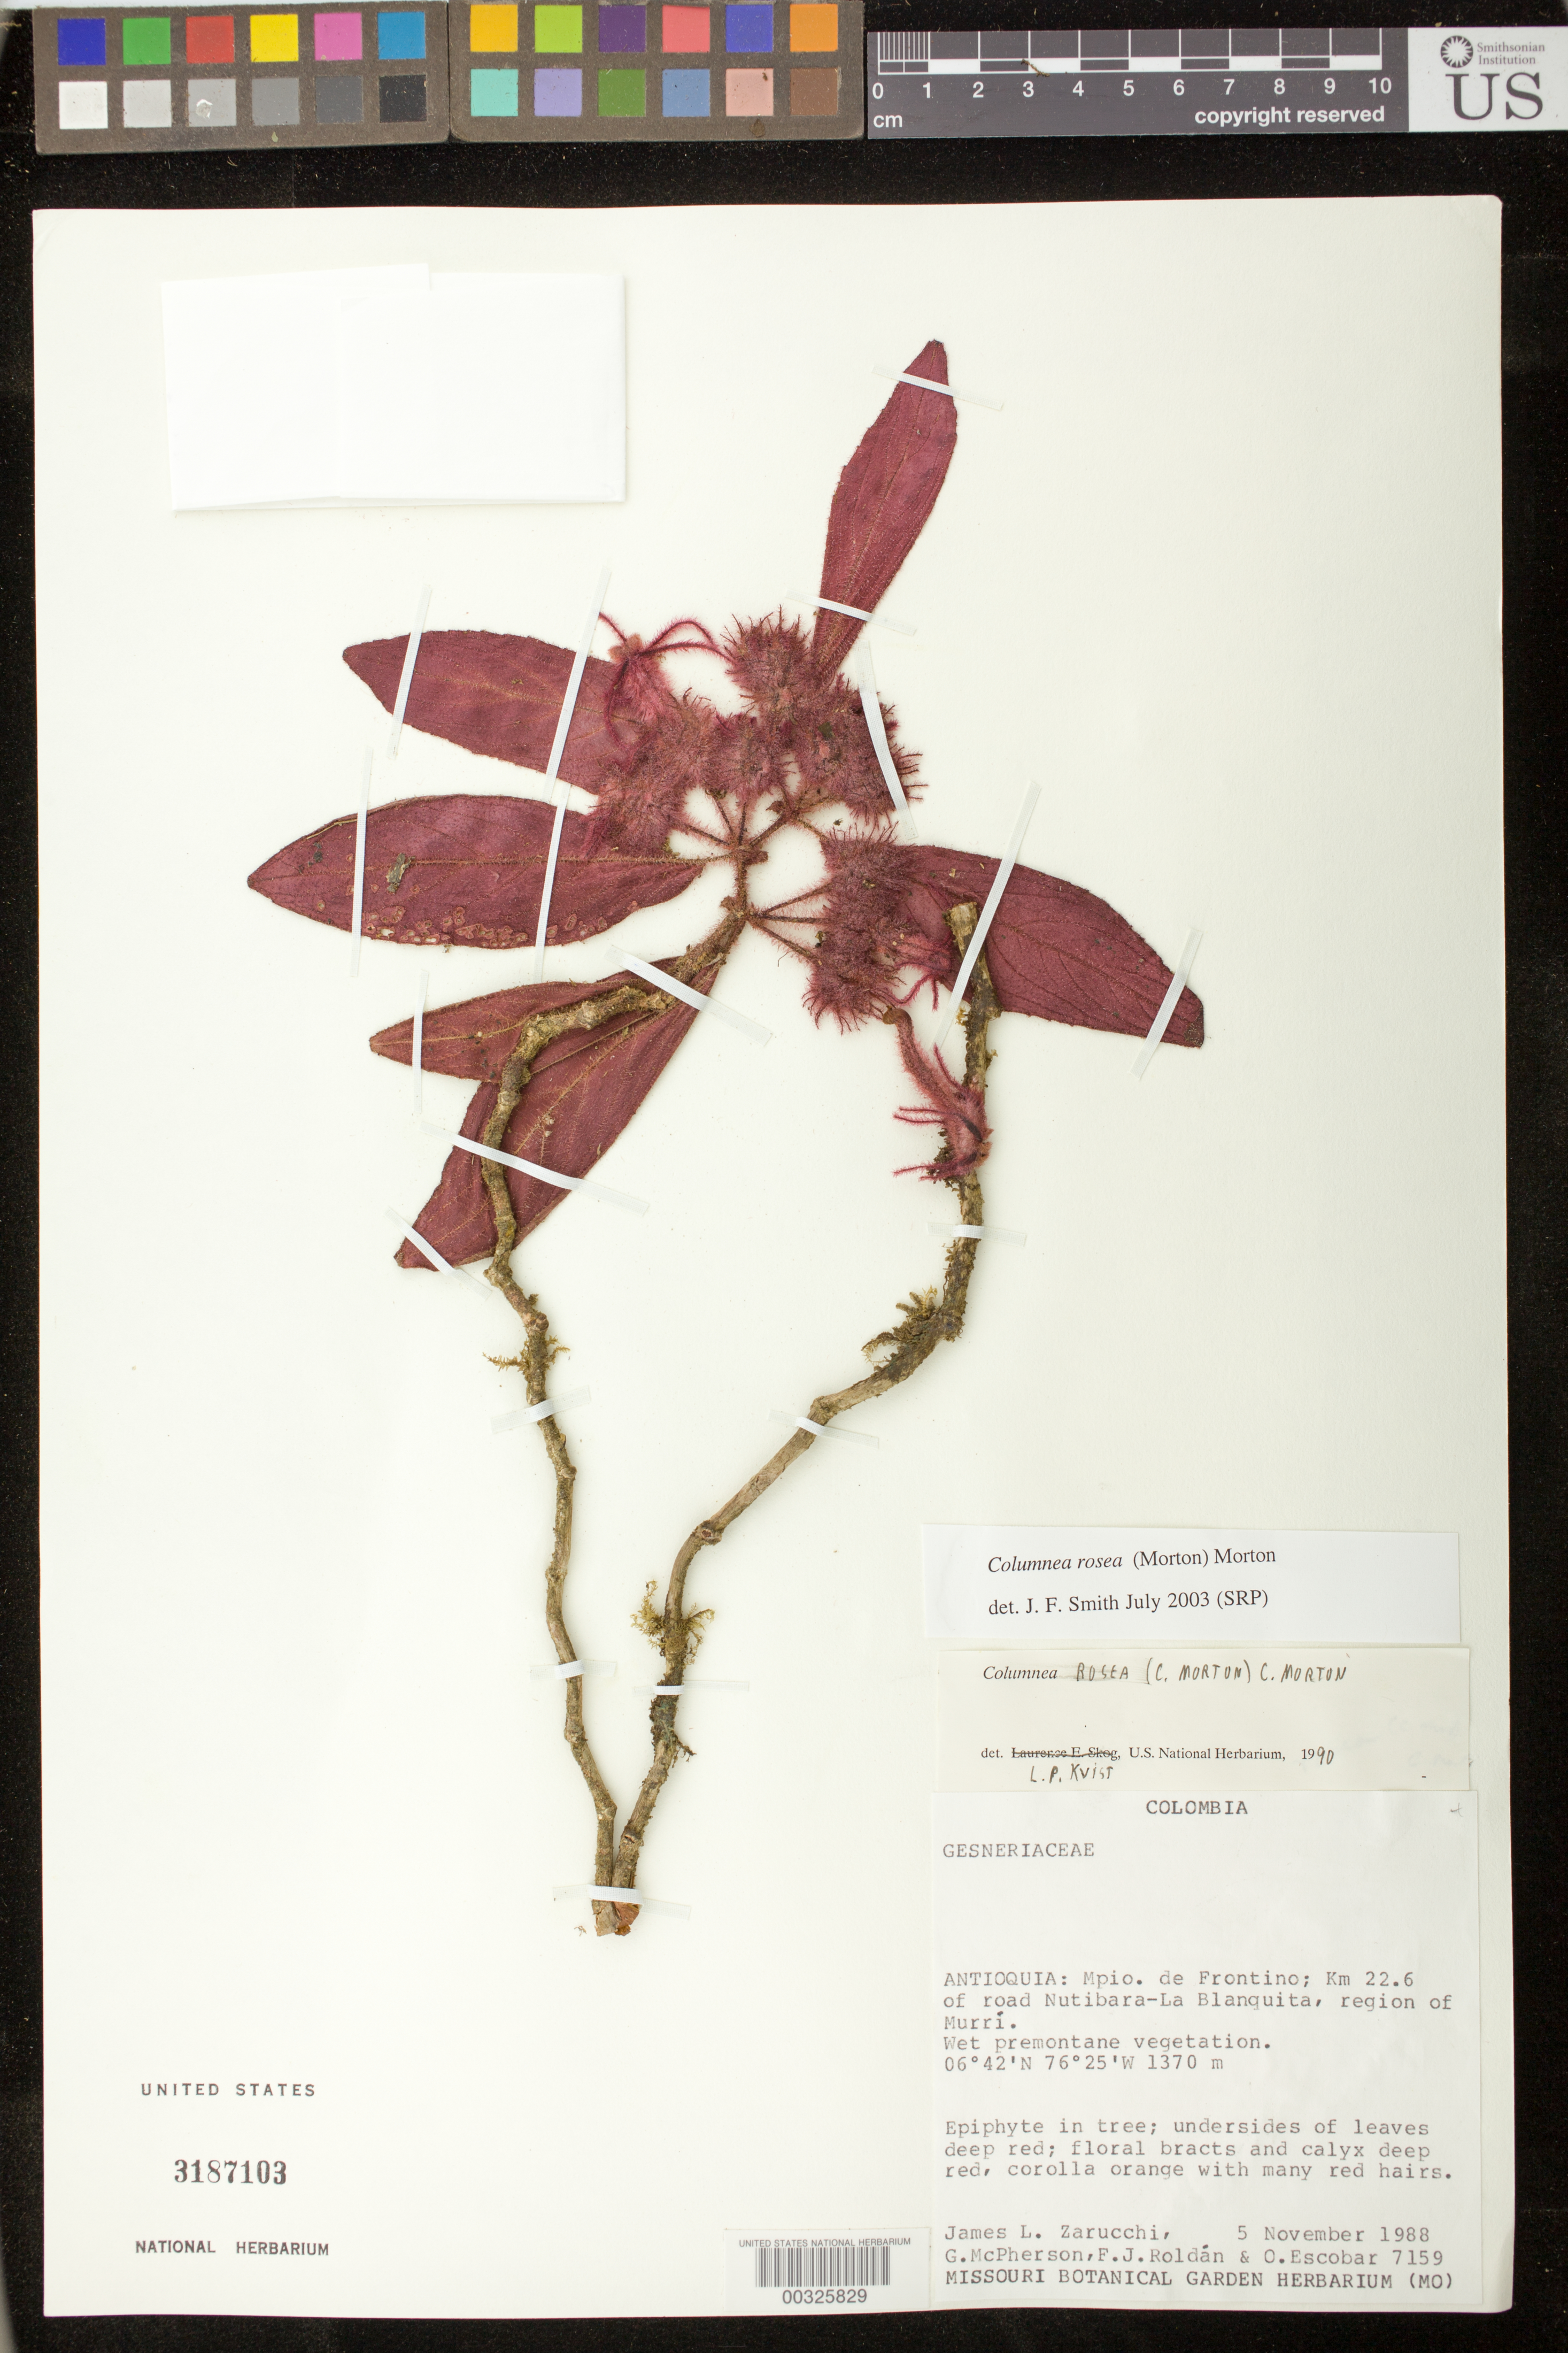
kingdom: Plantae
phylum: Tracheophyta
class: Magnoliopsida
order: Lamiales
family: Gesneriaceae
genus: Columnea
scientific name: Columnea rosea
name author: (C.V. Morton) C.V. Morton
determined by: Clark, J. L., (SEL), The Marie Selby Botanical Garden (UNITED STATES)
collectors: J. L. Zarucchi, G. D. McPherson, F. J. Roldán & O. D. Escobar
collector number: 7159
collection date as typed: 05 Nov 1988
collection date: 1988-11-05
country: Colombia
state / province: Antioquia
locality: Mun. of Frontino, km 22.6 of road Nutibara-La Blanquita, region of Murri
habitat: Wet premontane vegetation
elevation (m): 1370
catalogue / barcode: US 3187103